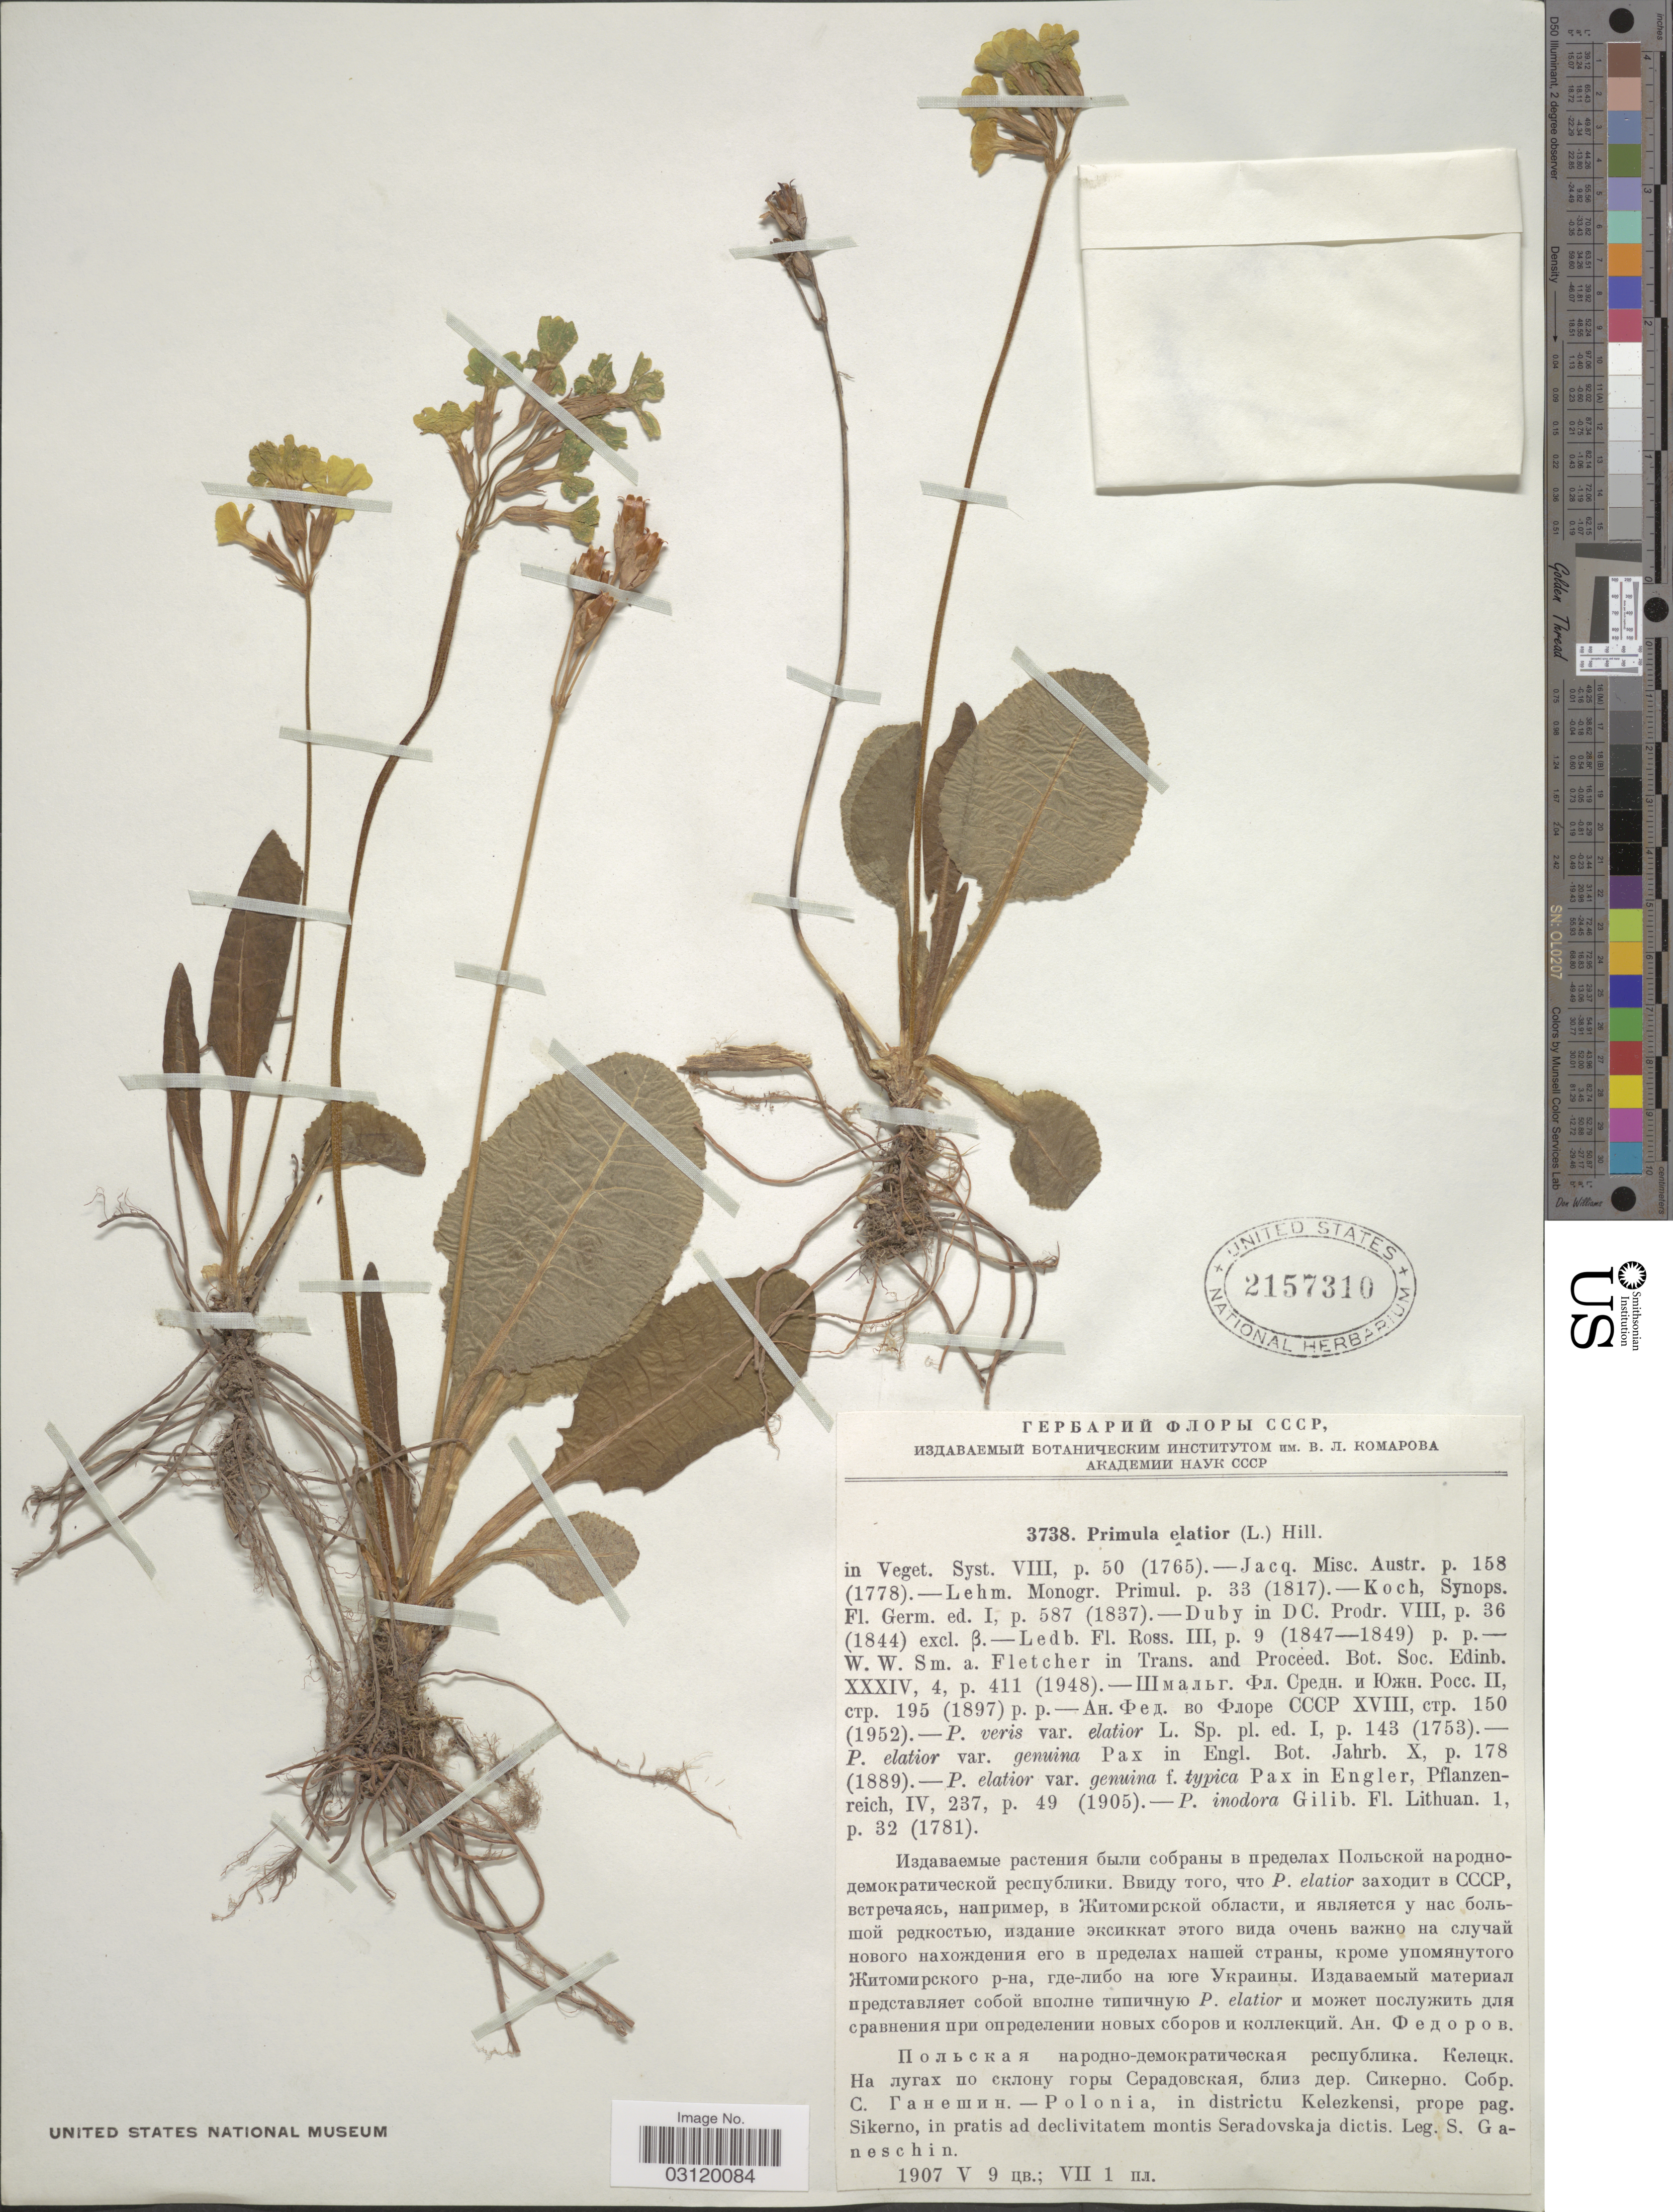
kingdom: Plantae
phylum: Tracheophyta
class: Magnoliopsida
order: Ericales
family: Primulaceae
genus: Primula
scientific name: Primula elatior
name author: (L.) Hill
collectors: S. Ganeschin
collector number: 3738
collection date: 1907-05-09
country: Poland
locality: Polonia, in districtu Kelezkensi, prope pag. Sikerno, in pratis ad declivitatem montis Seradovskaja dictis.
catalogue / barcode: US 2157310